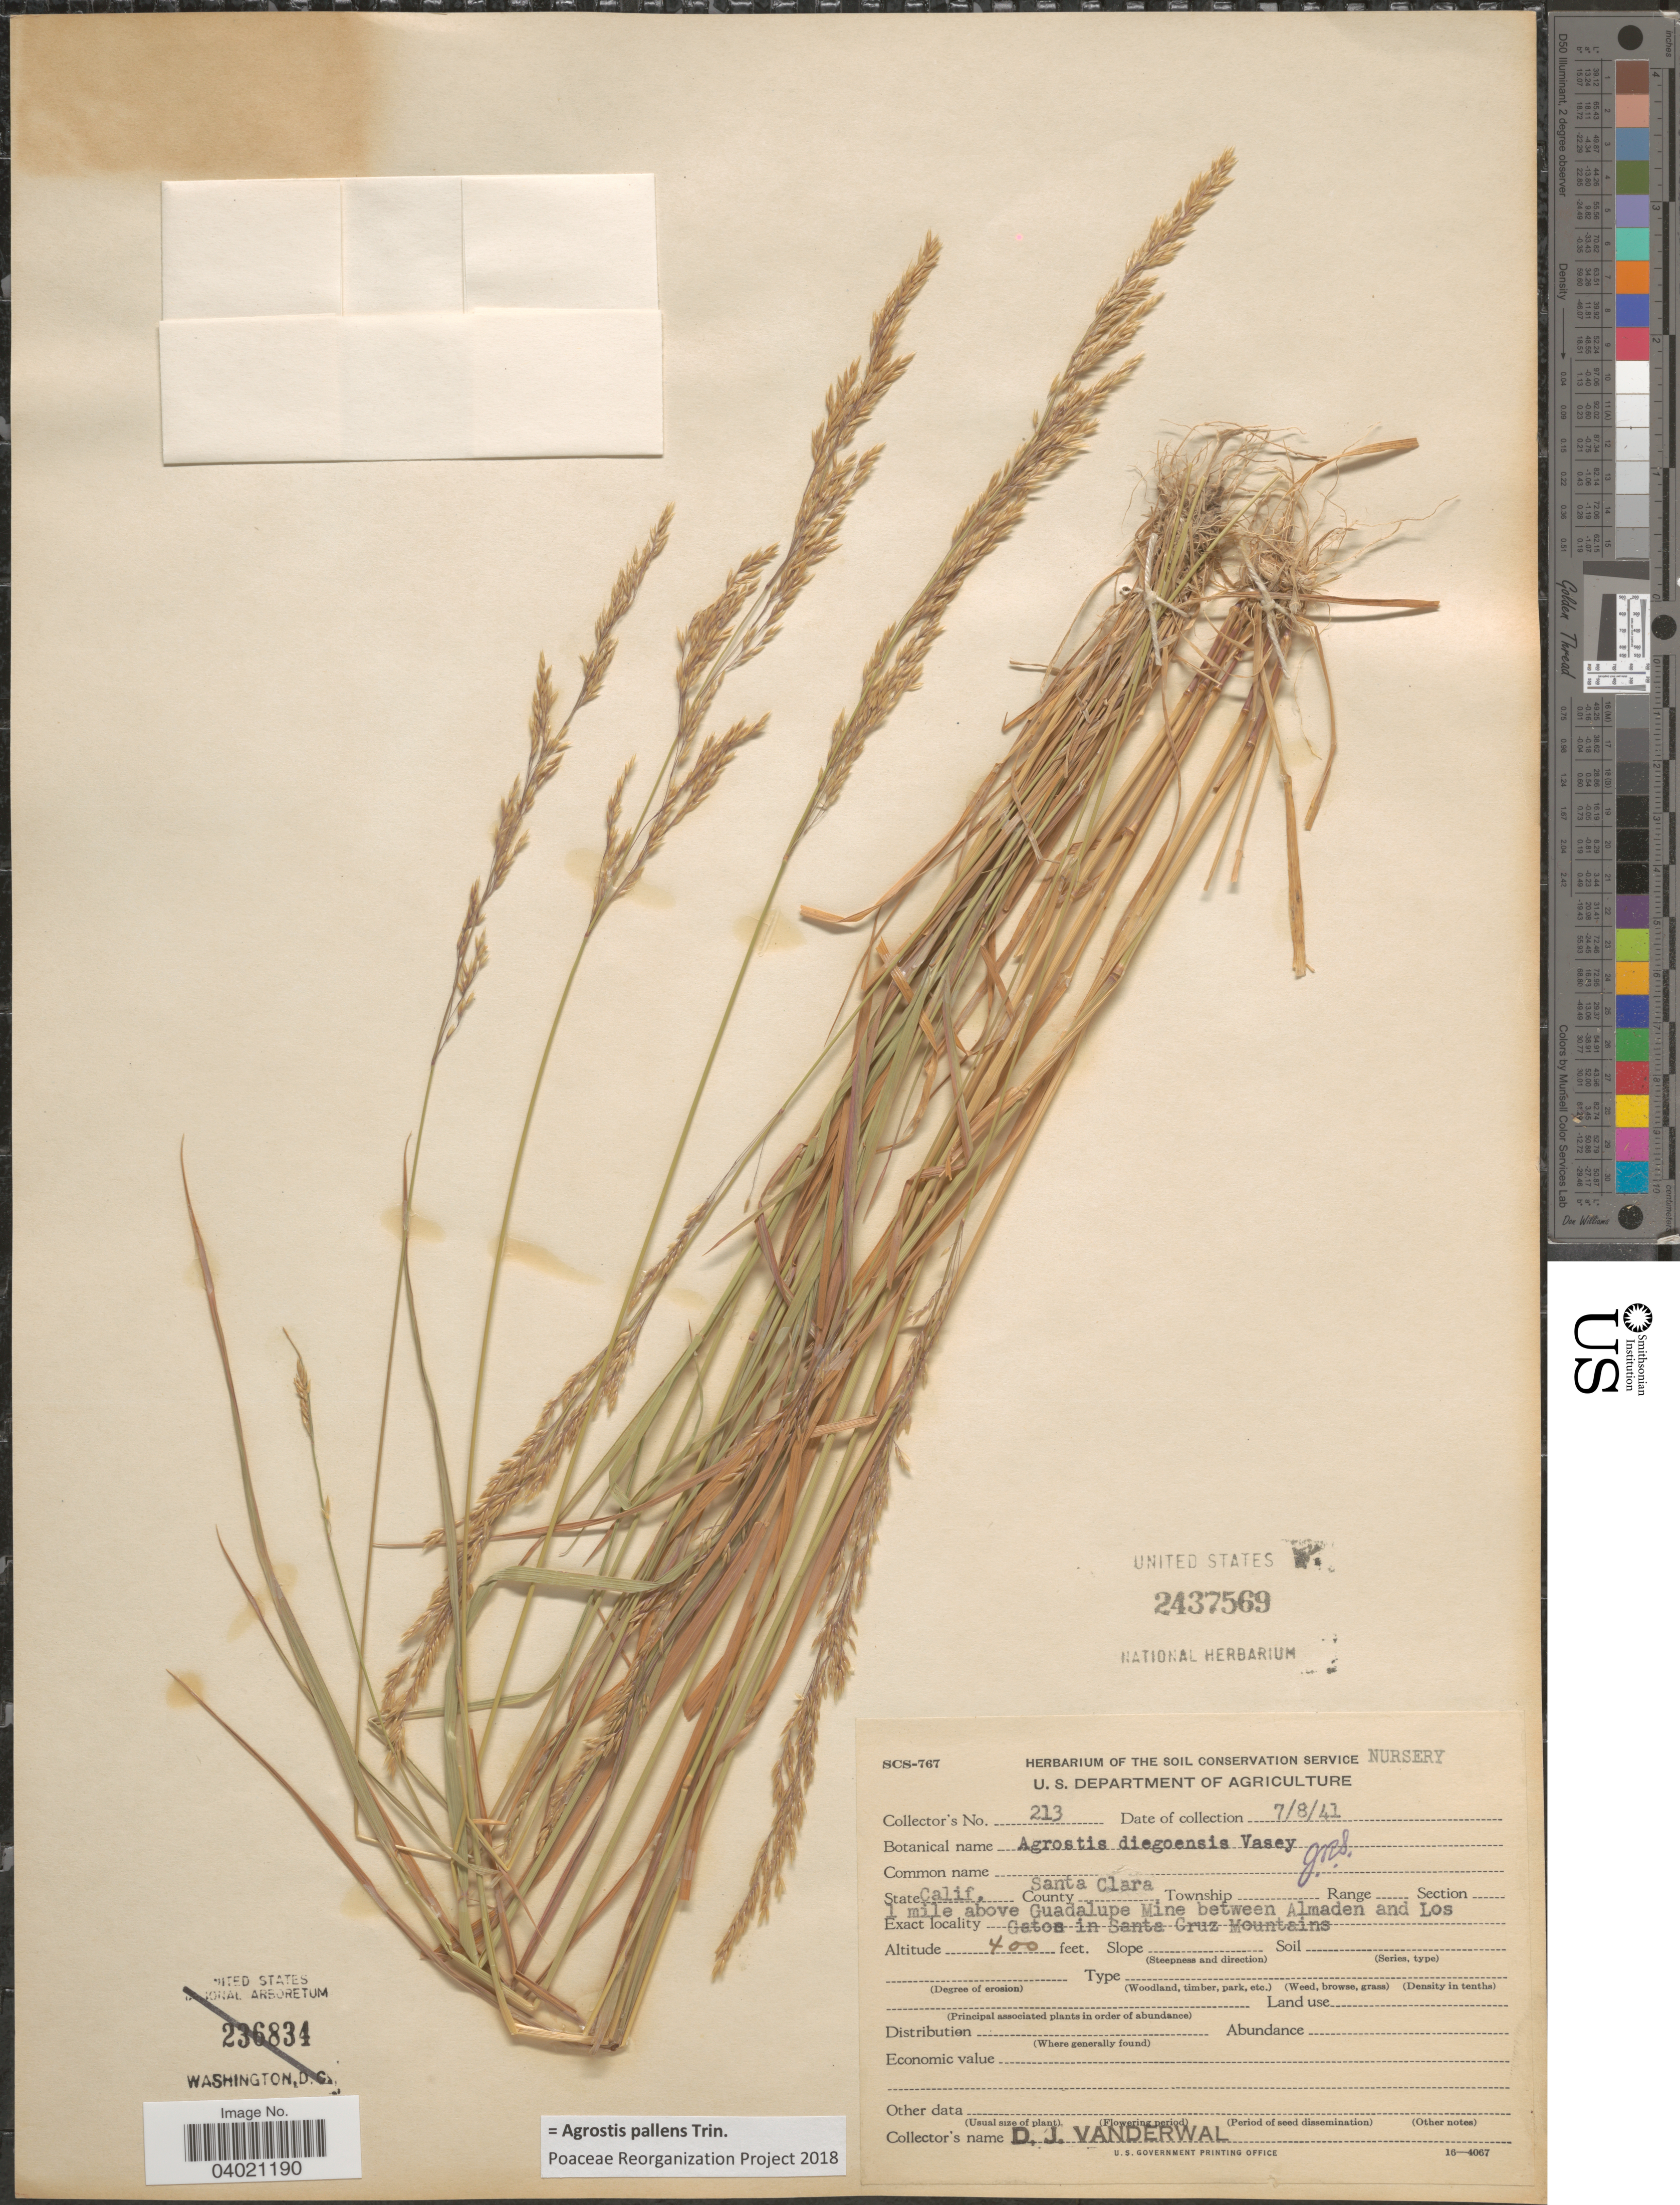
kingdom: Plantae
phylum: Tracheophyta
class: Liliopsida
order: Poales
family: Poaceae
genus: Agrostis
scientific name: Agrostis pallens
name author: Trin.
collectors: D. Vanderwal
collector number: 213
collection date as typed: Transcribed d/m/y: 8/7/41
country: United States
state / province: California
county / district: Santa Clara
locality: County Santa Clara. 1 mile above Guadalupe Mine between Almaden and Los Gatos in Santa Cruz Mountains.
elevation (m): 122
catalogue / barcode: US 2437569